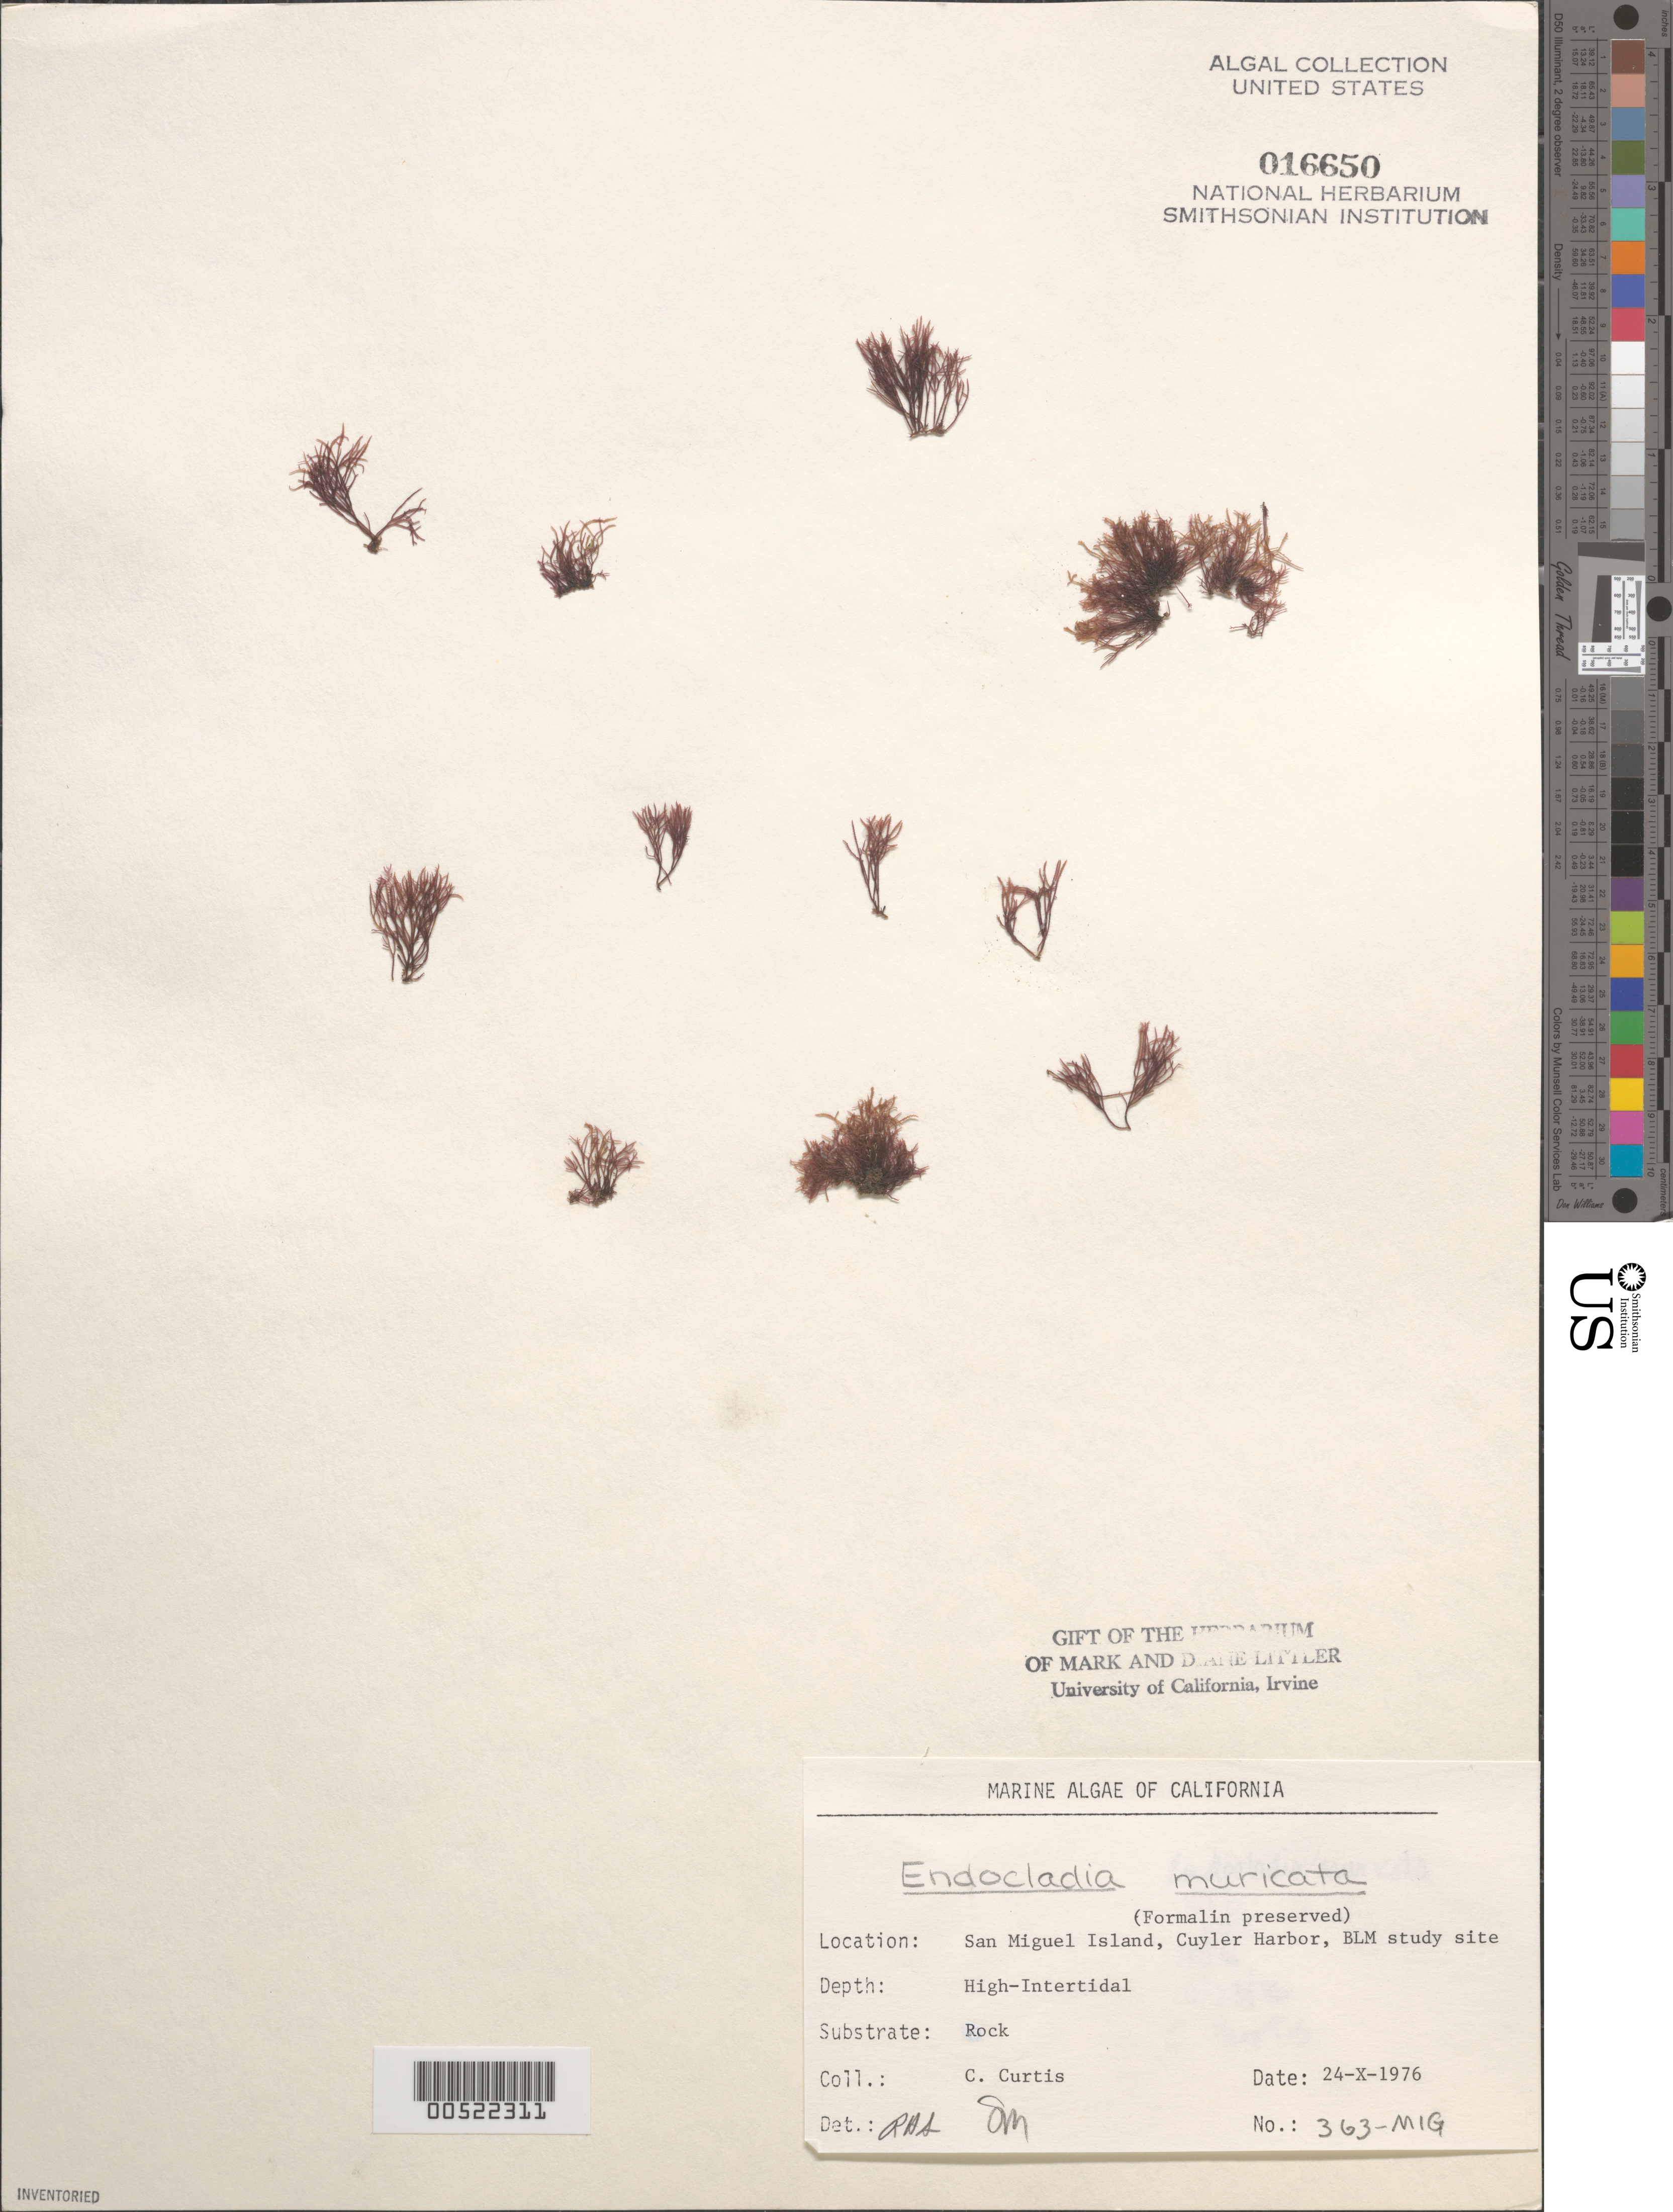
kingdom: Plantae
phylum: Rhodophyta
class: Florideophyceae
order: Gigartinales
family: Endocladiaceae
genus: Endocladia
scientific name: Endocladia muricata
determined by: Sims, Robert H.; Murray, S. N.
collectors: C. Curtis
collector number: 363-mig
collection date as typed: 24 Oct 1976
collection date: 1976-10-24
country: United States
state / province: California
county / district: Santa Barbara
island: San Miguel Island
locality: Cuyler Harbor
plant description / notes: BLM-SOCALBIGHT Rocky Intertidal Survey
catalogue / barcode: US 16650